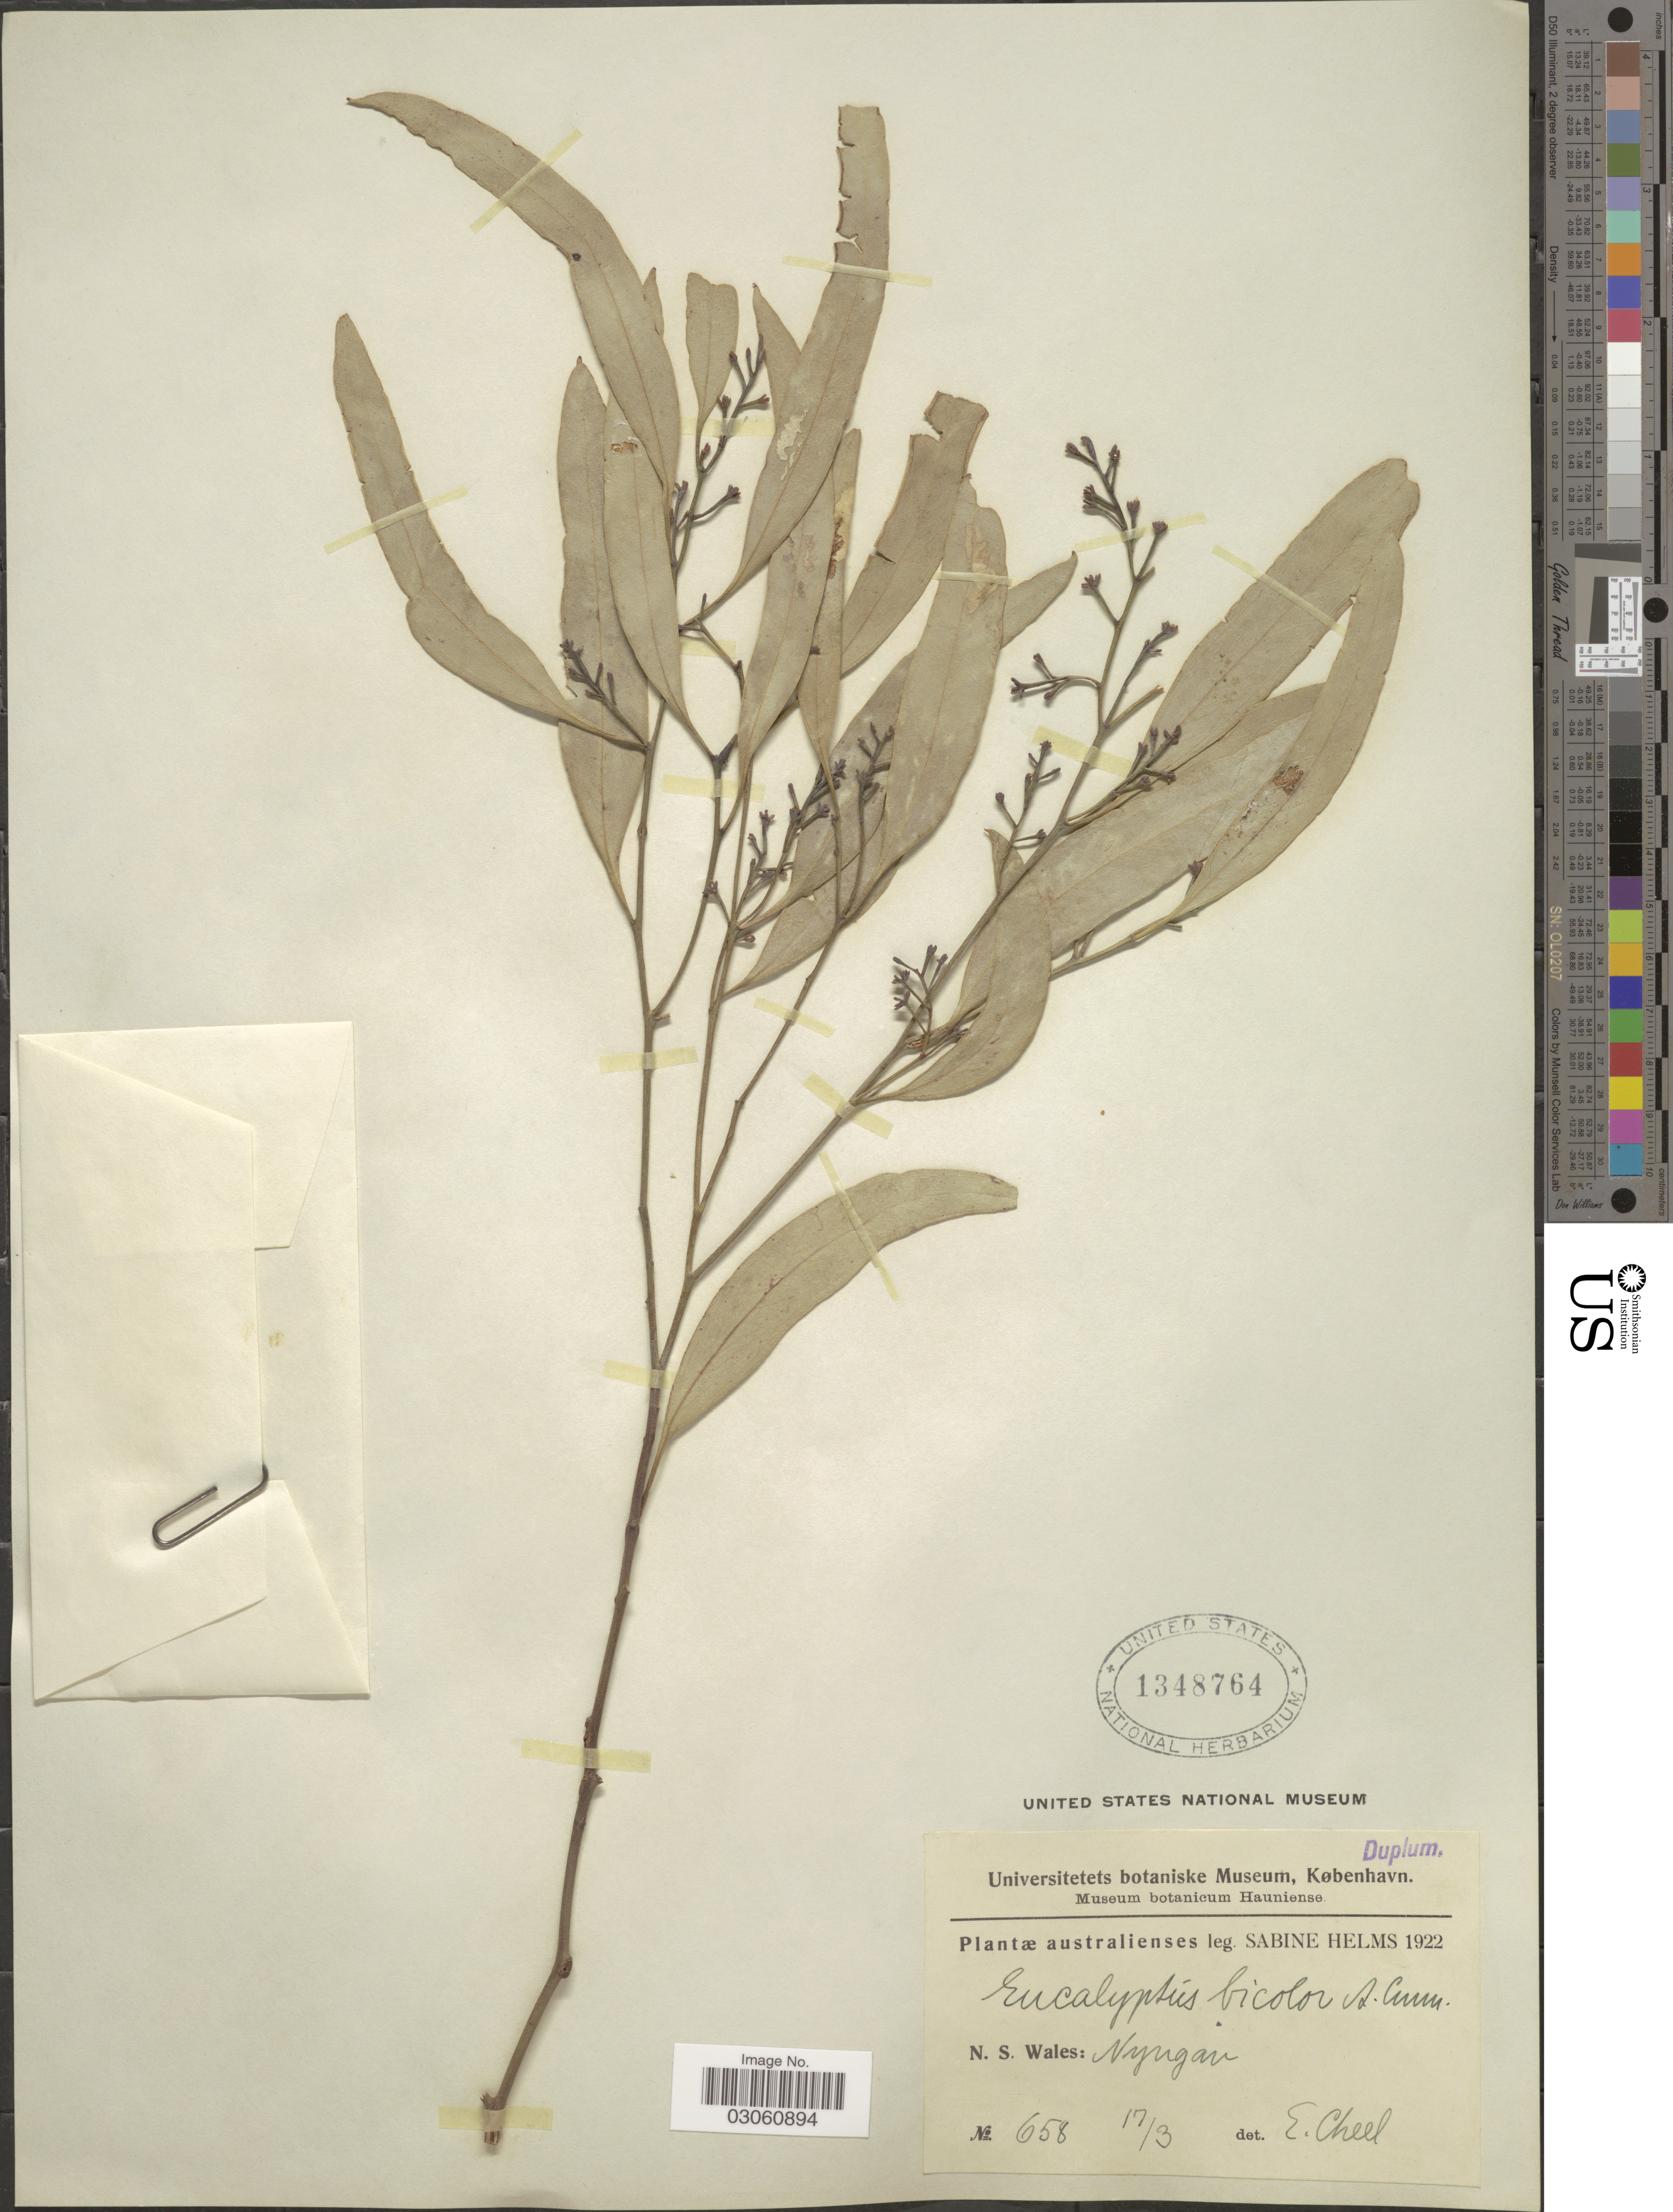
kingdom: Plantae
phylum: Tracheophyta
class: Magnoliopsida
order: Myrtales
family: Myrtaceae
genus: Eucalyptus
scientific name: Eucalyptus bicolor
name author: A. Cunn. ex T. Mitch.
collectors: S. Helms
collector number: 658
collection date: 1922-03-17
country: Australia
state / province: New South Wales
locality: N. S. Wales: Nyugan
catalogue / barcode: US 1348764